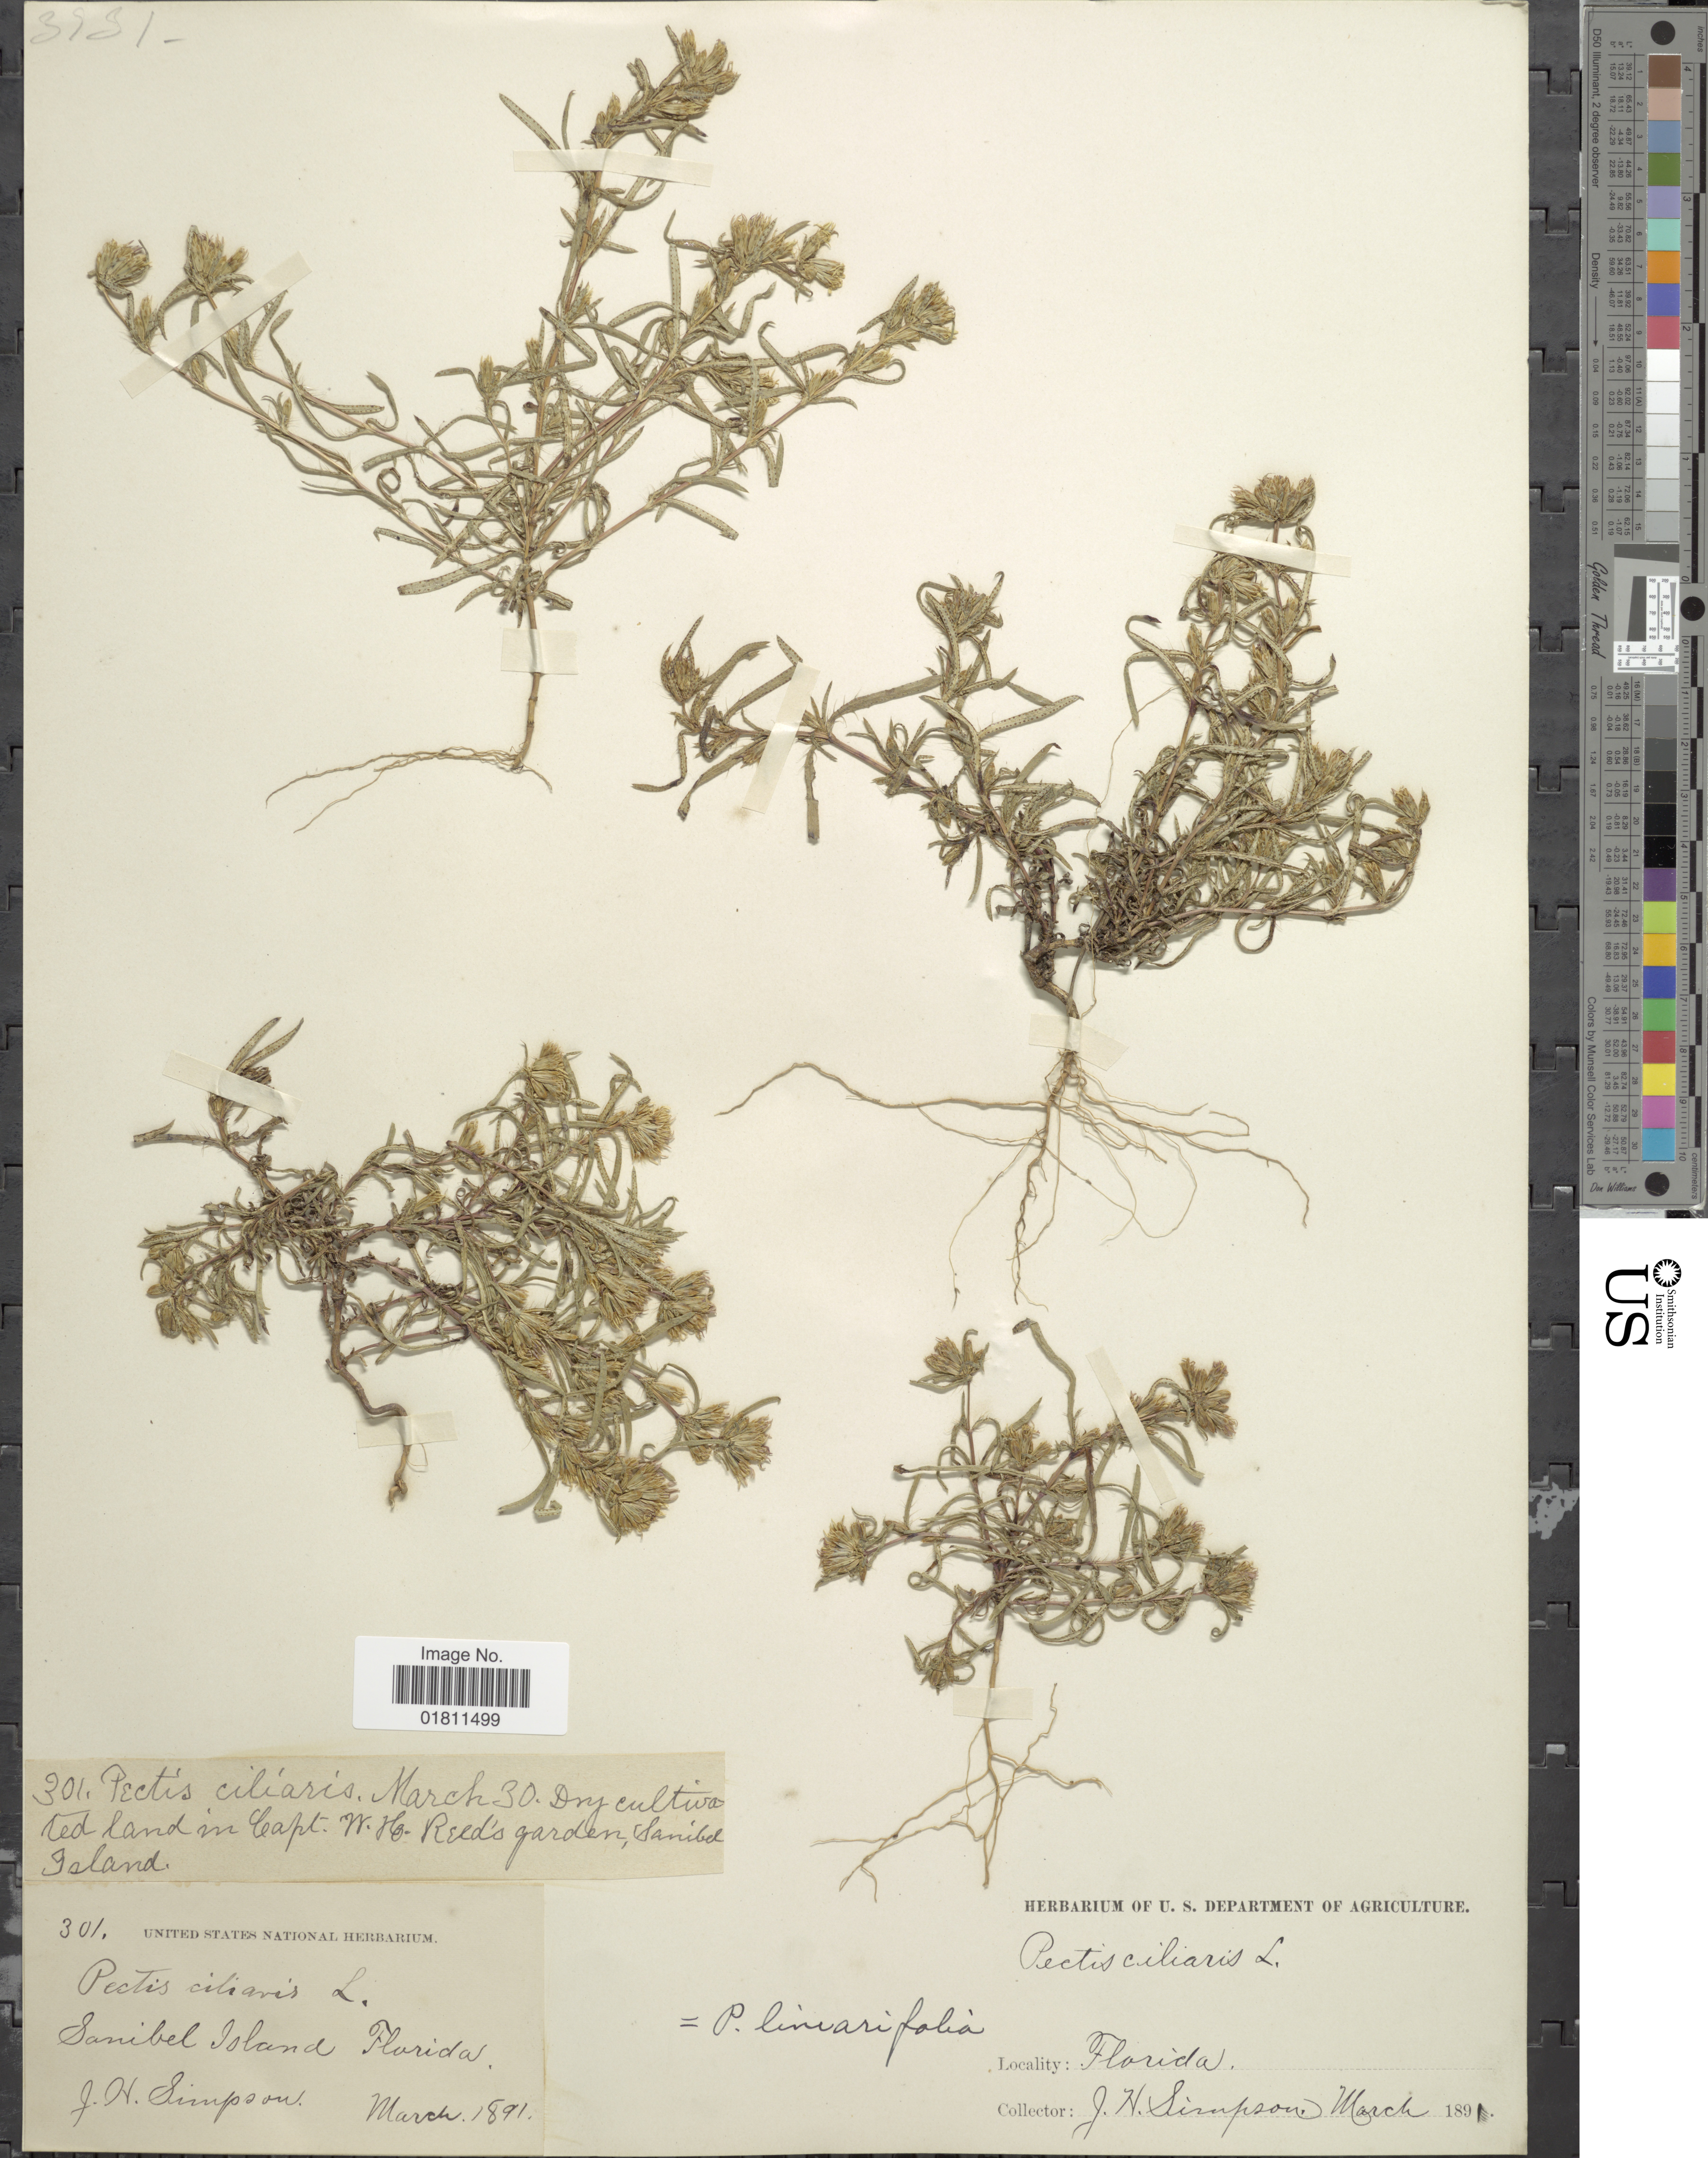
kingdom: Plantae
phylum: Tracheophyta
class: Magnoliopsida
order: Asterales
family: Asteraceae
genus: Pectis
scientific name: Pectis linearifolia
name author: Urb.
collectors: J. H. Simpson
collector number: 301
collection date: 1891-03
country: United States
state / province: Florida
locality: Sanibel Island.